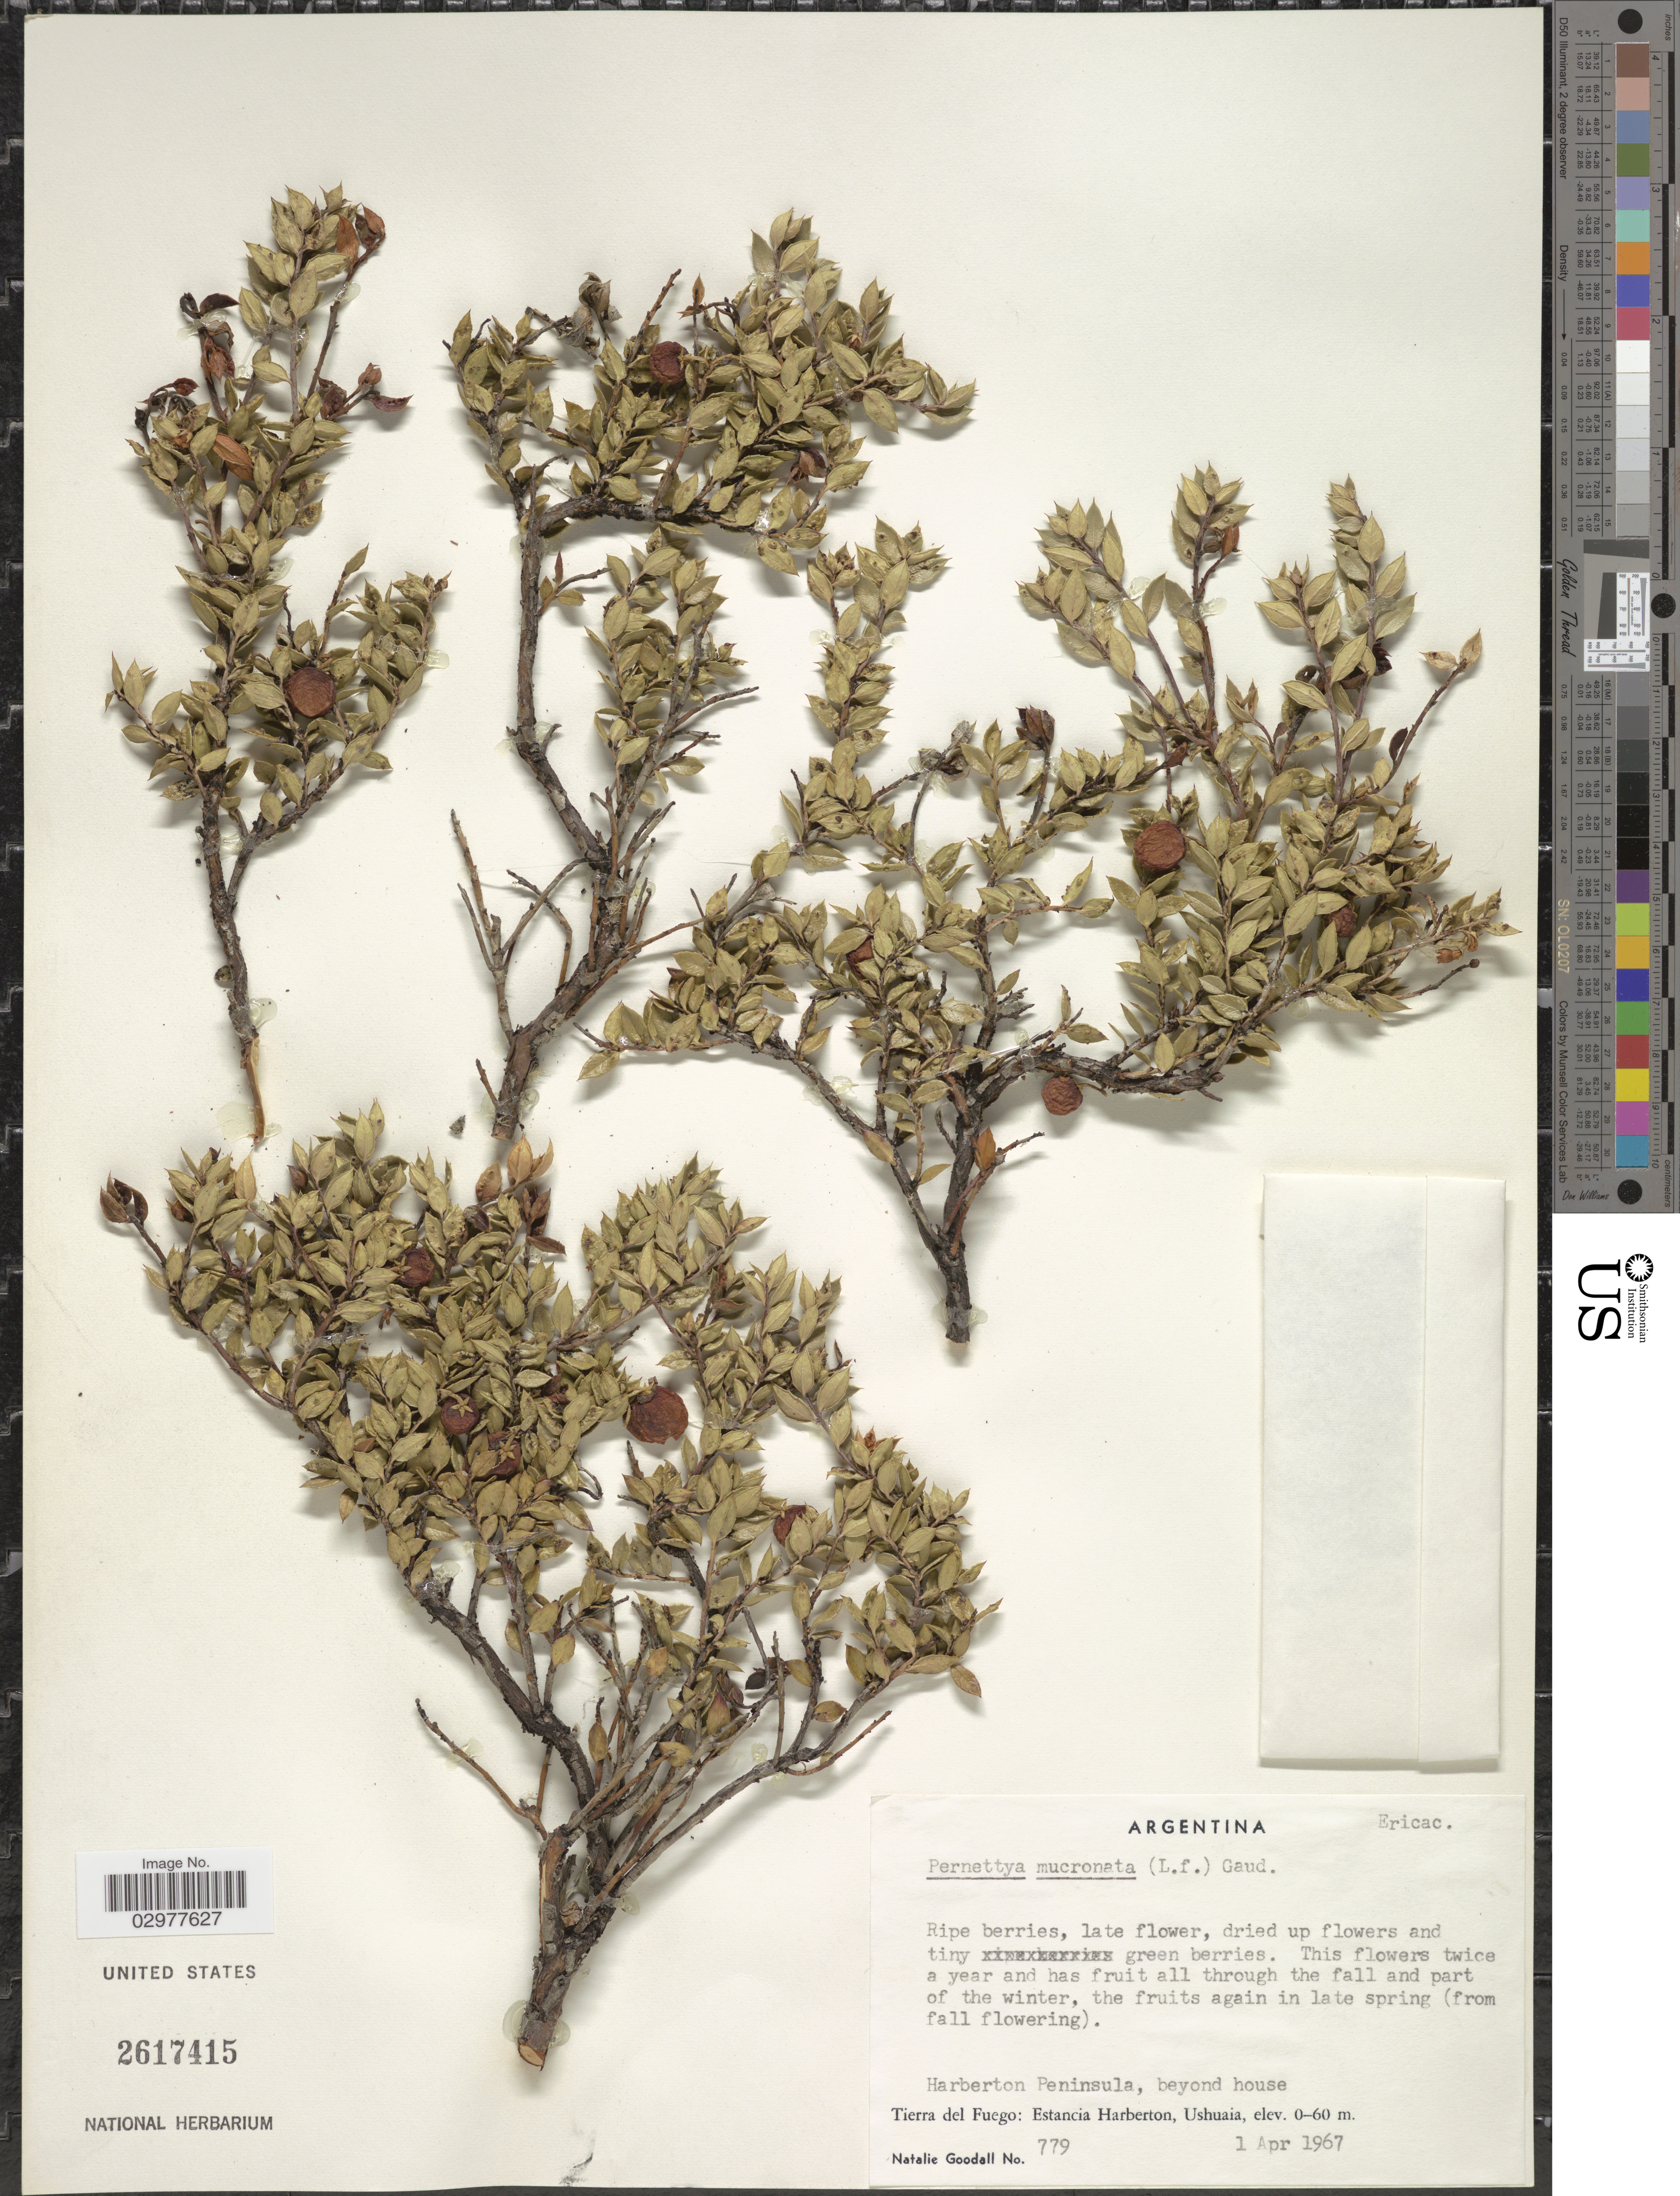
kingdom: Plantae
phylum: Tracheophyta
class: Magnoliopsida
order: Ericales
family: Ericaceae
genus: Pernettya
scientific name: Pernettya mucronata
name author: (L. f.) Gaudich. ex A. Spreng.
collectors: N. Goodall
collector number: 779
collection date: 1967-04-01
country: Argentina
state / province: Tierra del Fuego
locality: Harberton Peninsula, beyond house, Tierra del Fuego: Estancia Harberton, Ushuaia.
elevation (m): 0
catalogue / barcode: US 2617415